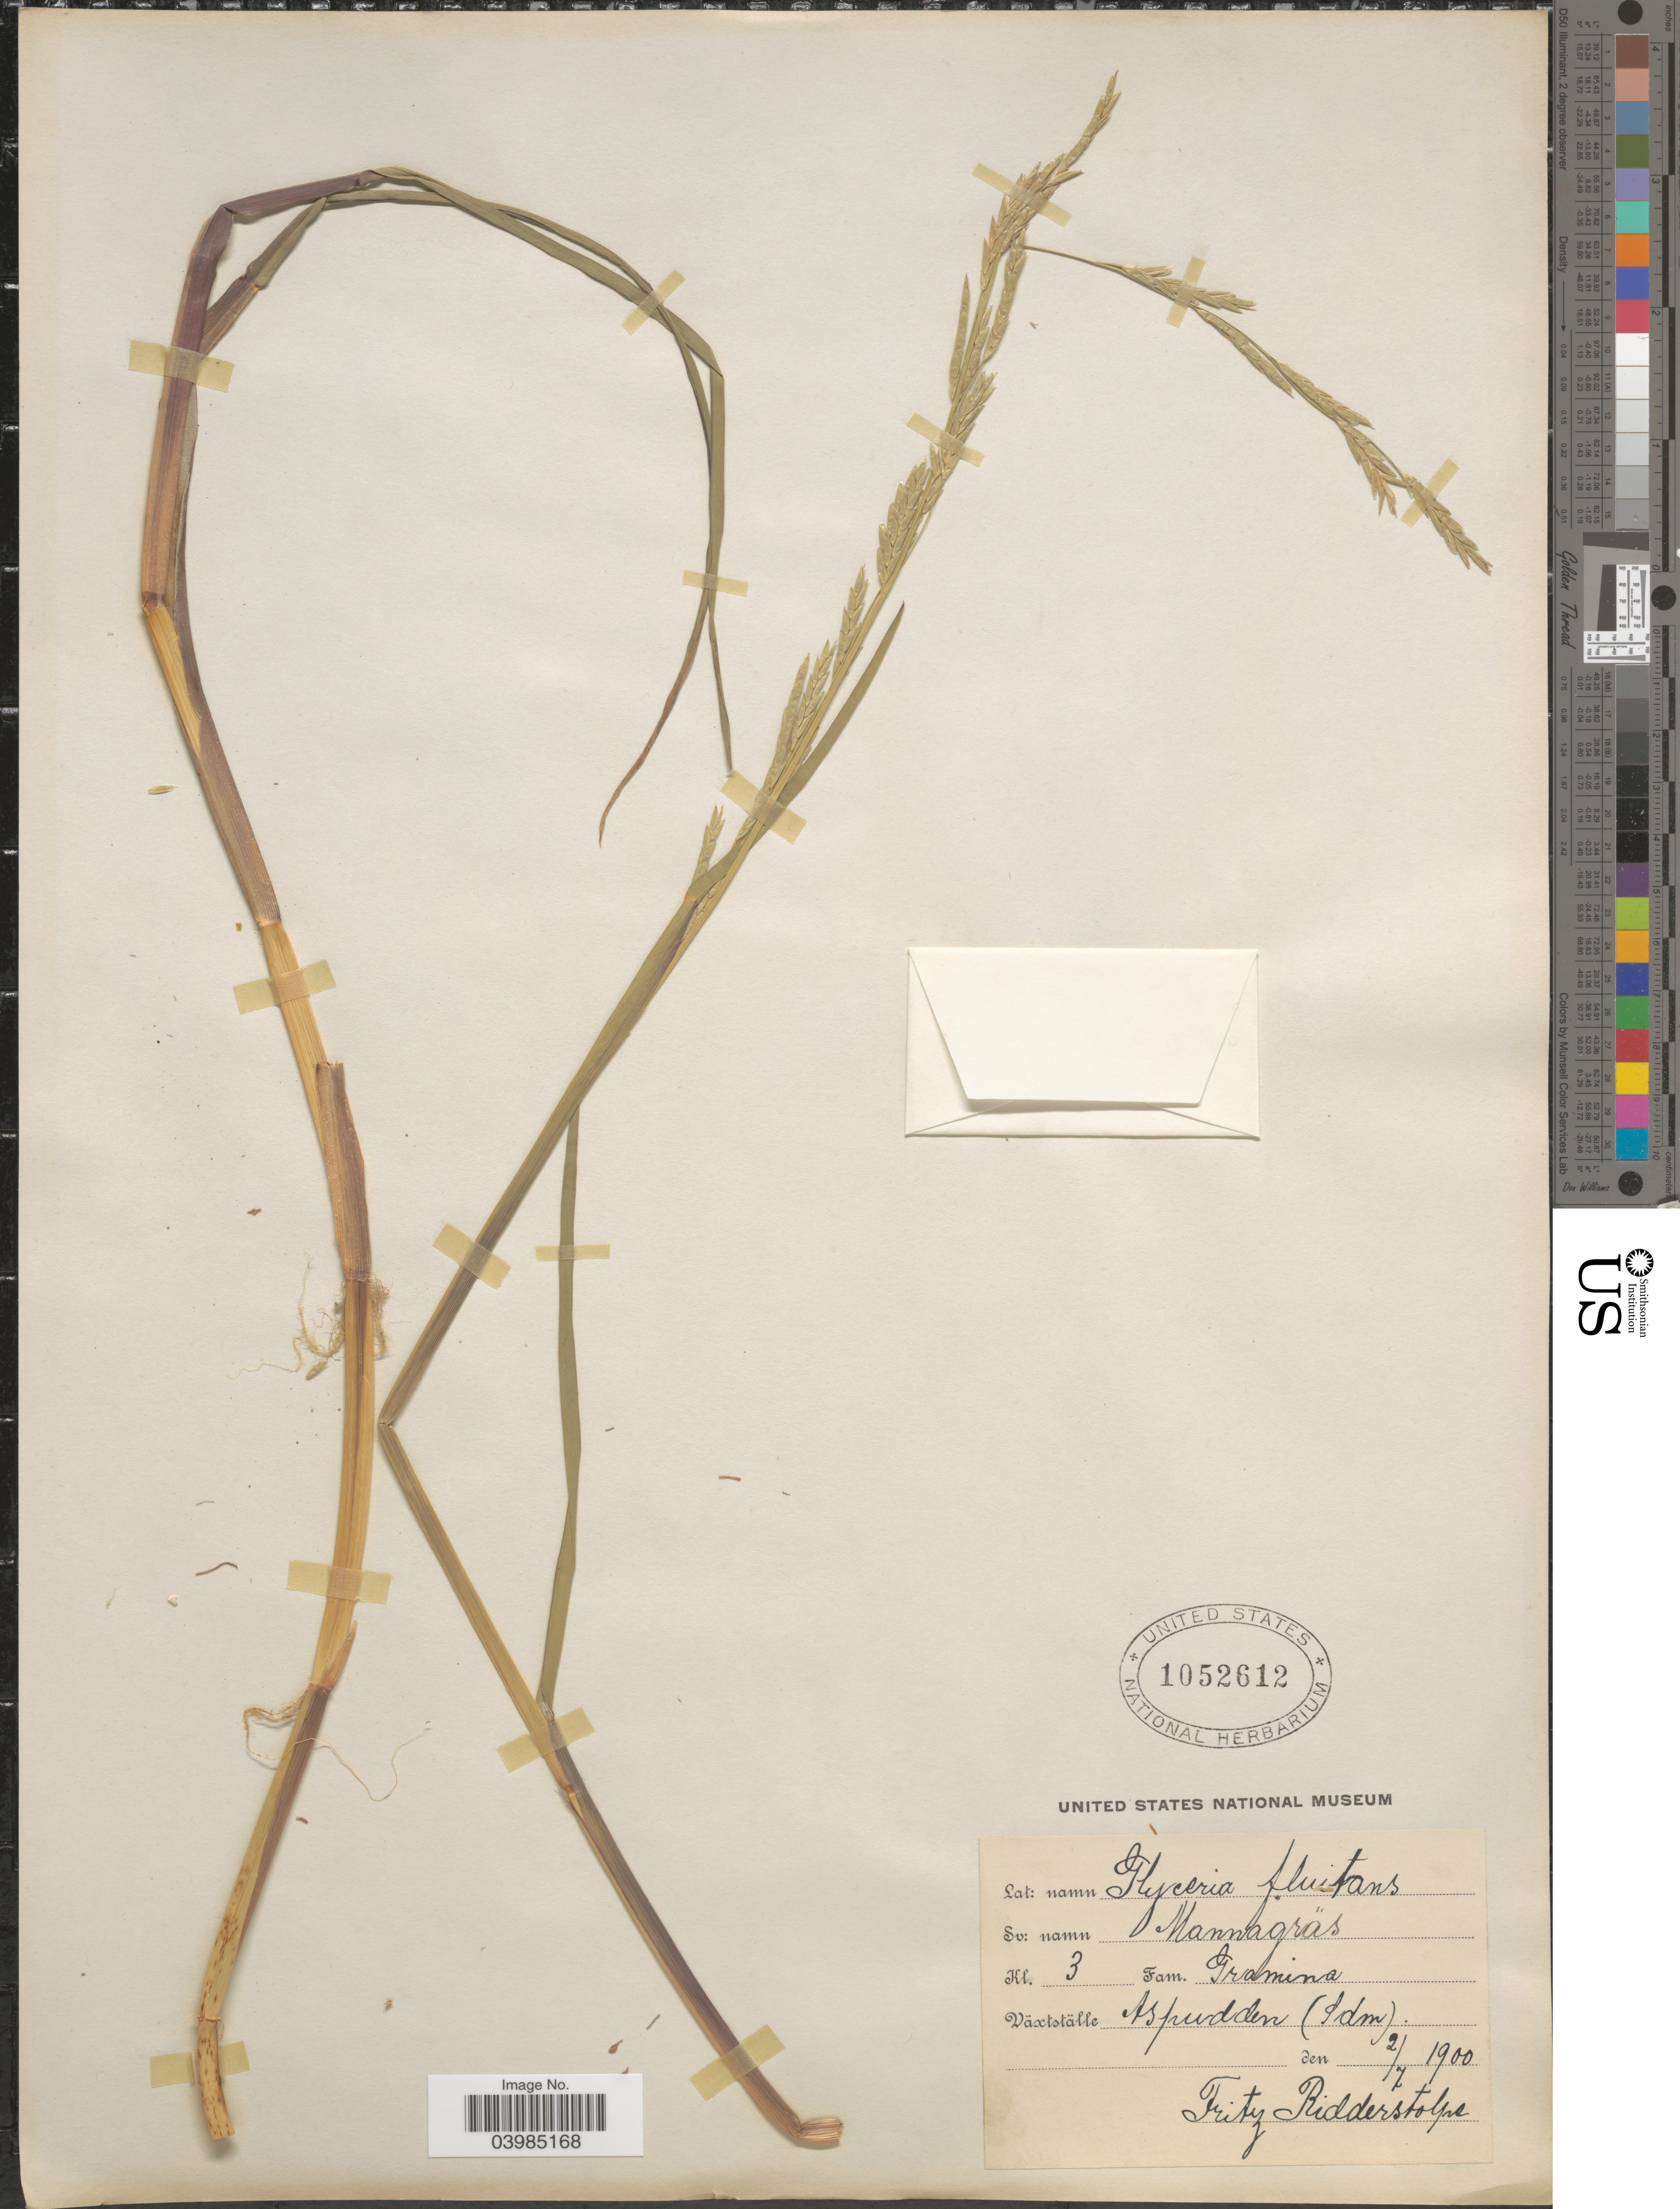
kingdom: Plantae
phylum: Tracheophyta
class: Liliopsida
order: Poales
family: Poaceae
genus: Glyceria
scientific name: Glyceria fluitans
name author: (L.) R. Br.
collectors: F. Ridderstolpe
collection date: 1900-07-02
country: Sweden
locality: Aspudden (Idm).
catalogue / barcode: US 1052612